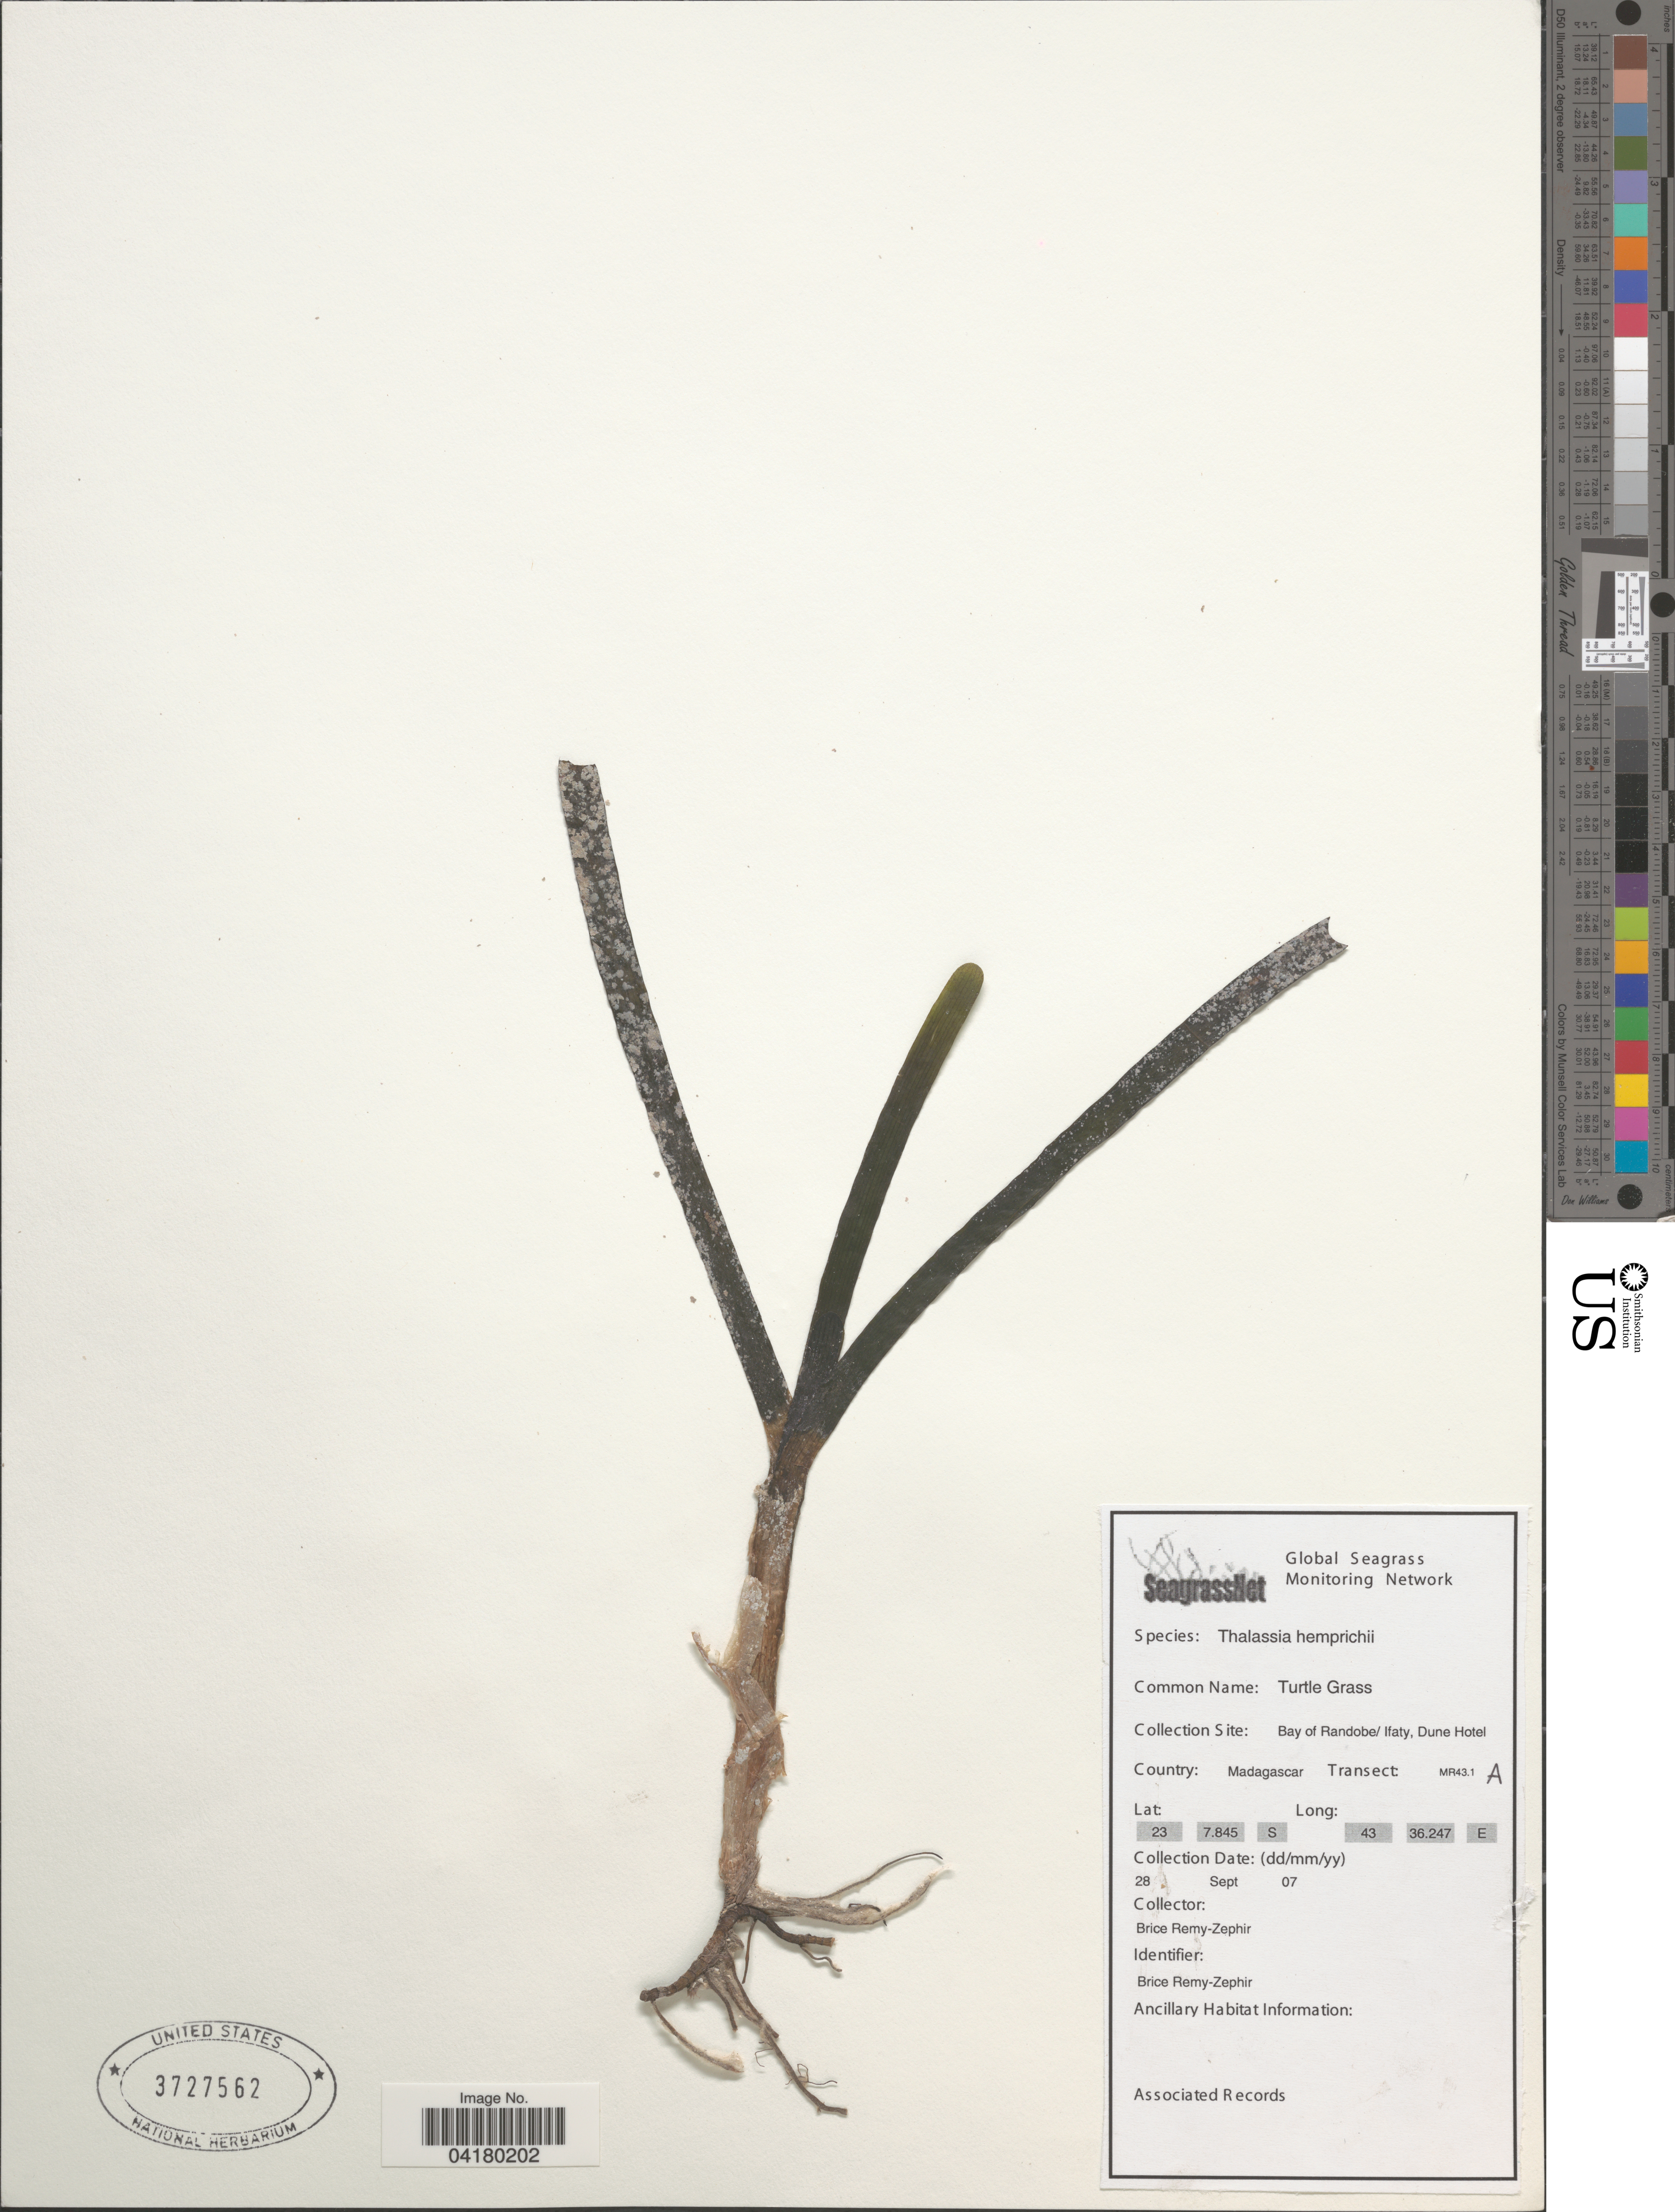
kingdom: Plantae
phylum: Tracheophyta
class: Liliopsida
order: Alismatales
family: Hydrocharitaceae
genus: Thalassia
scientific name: Thalassia hemprichii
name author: Asch.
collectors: B. Remy-Zephir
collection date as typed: Transcribed d/m/y: 28/9/7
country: Madagascar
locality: Bay of Randobe/ Ifaty, Dune Hotel. Transect: MR43.1 A.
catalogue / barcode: US 3727562